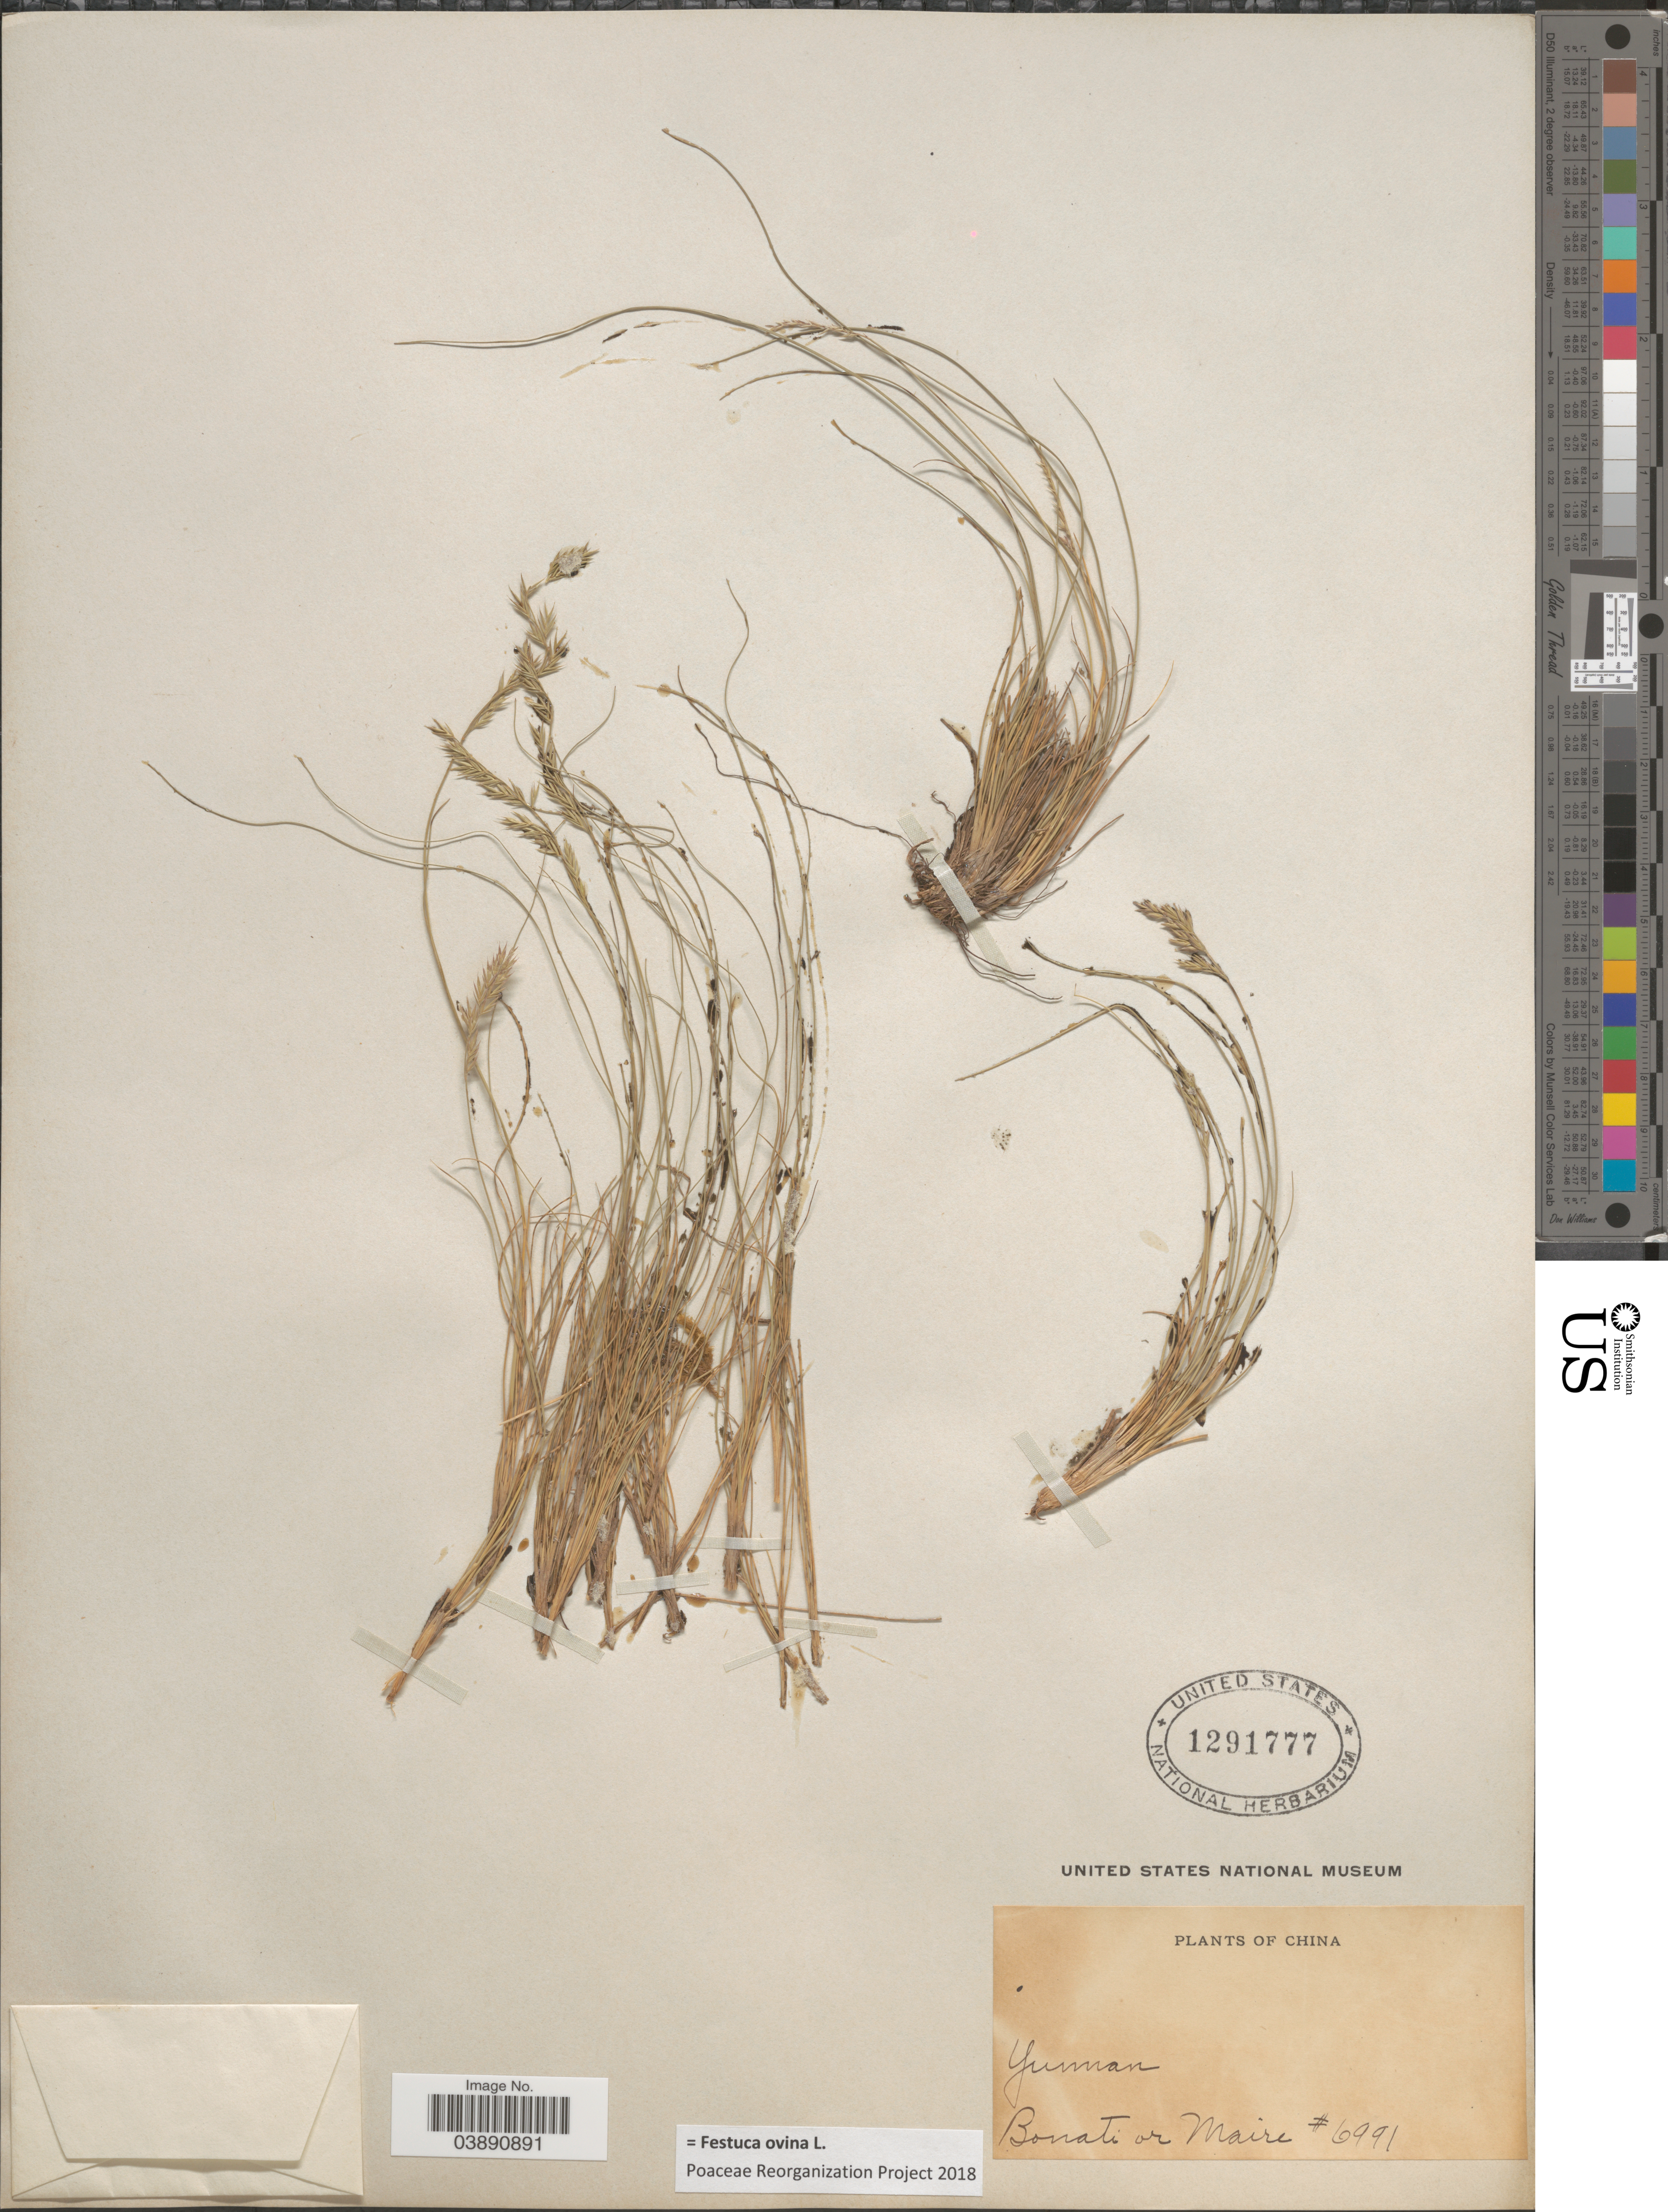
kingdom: Plantae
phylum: Tracheophyta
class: Liliopsida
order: Poales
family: Poaceae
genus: Festuca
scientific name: Festuca ovina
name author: L.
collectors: -. Bonati & Maire, --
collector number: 6991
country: China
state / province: Yunnan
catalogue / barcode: US 1291777